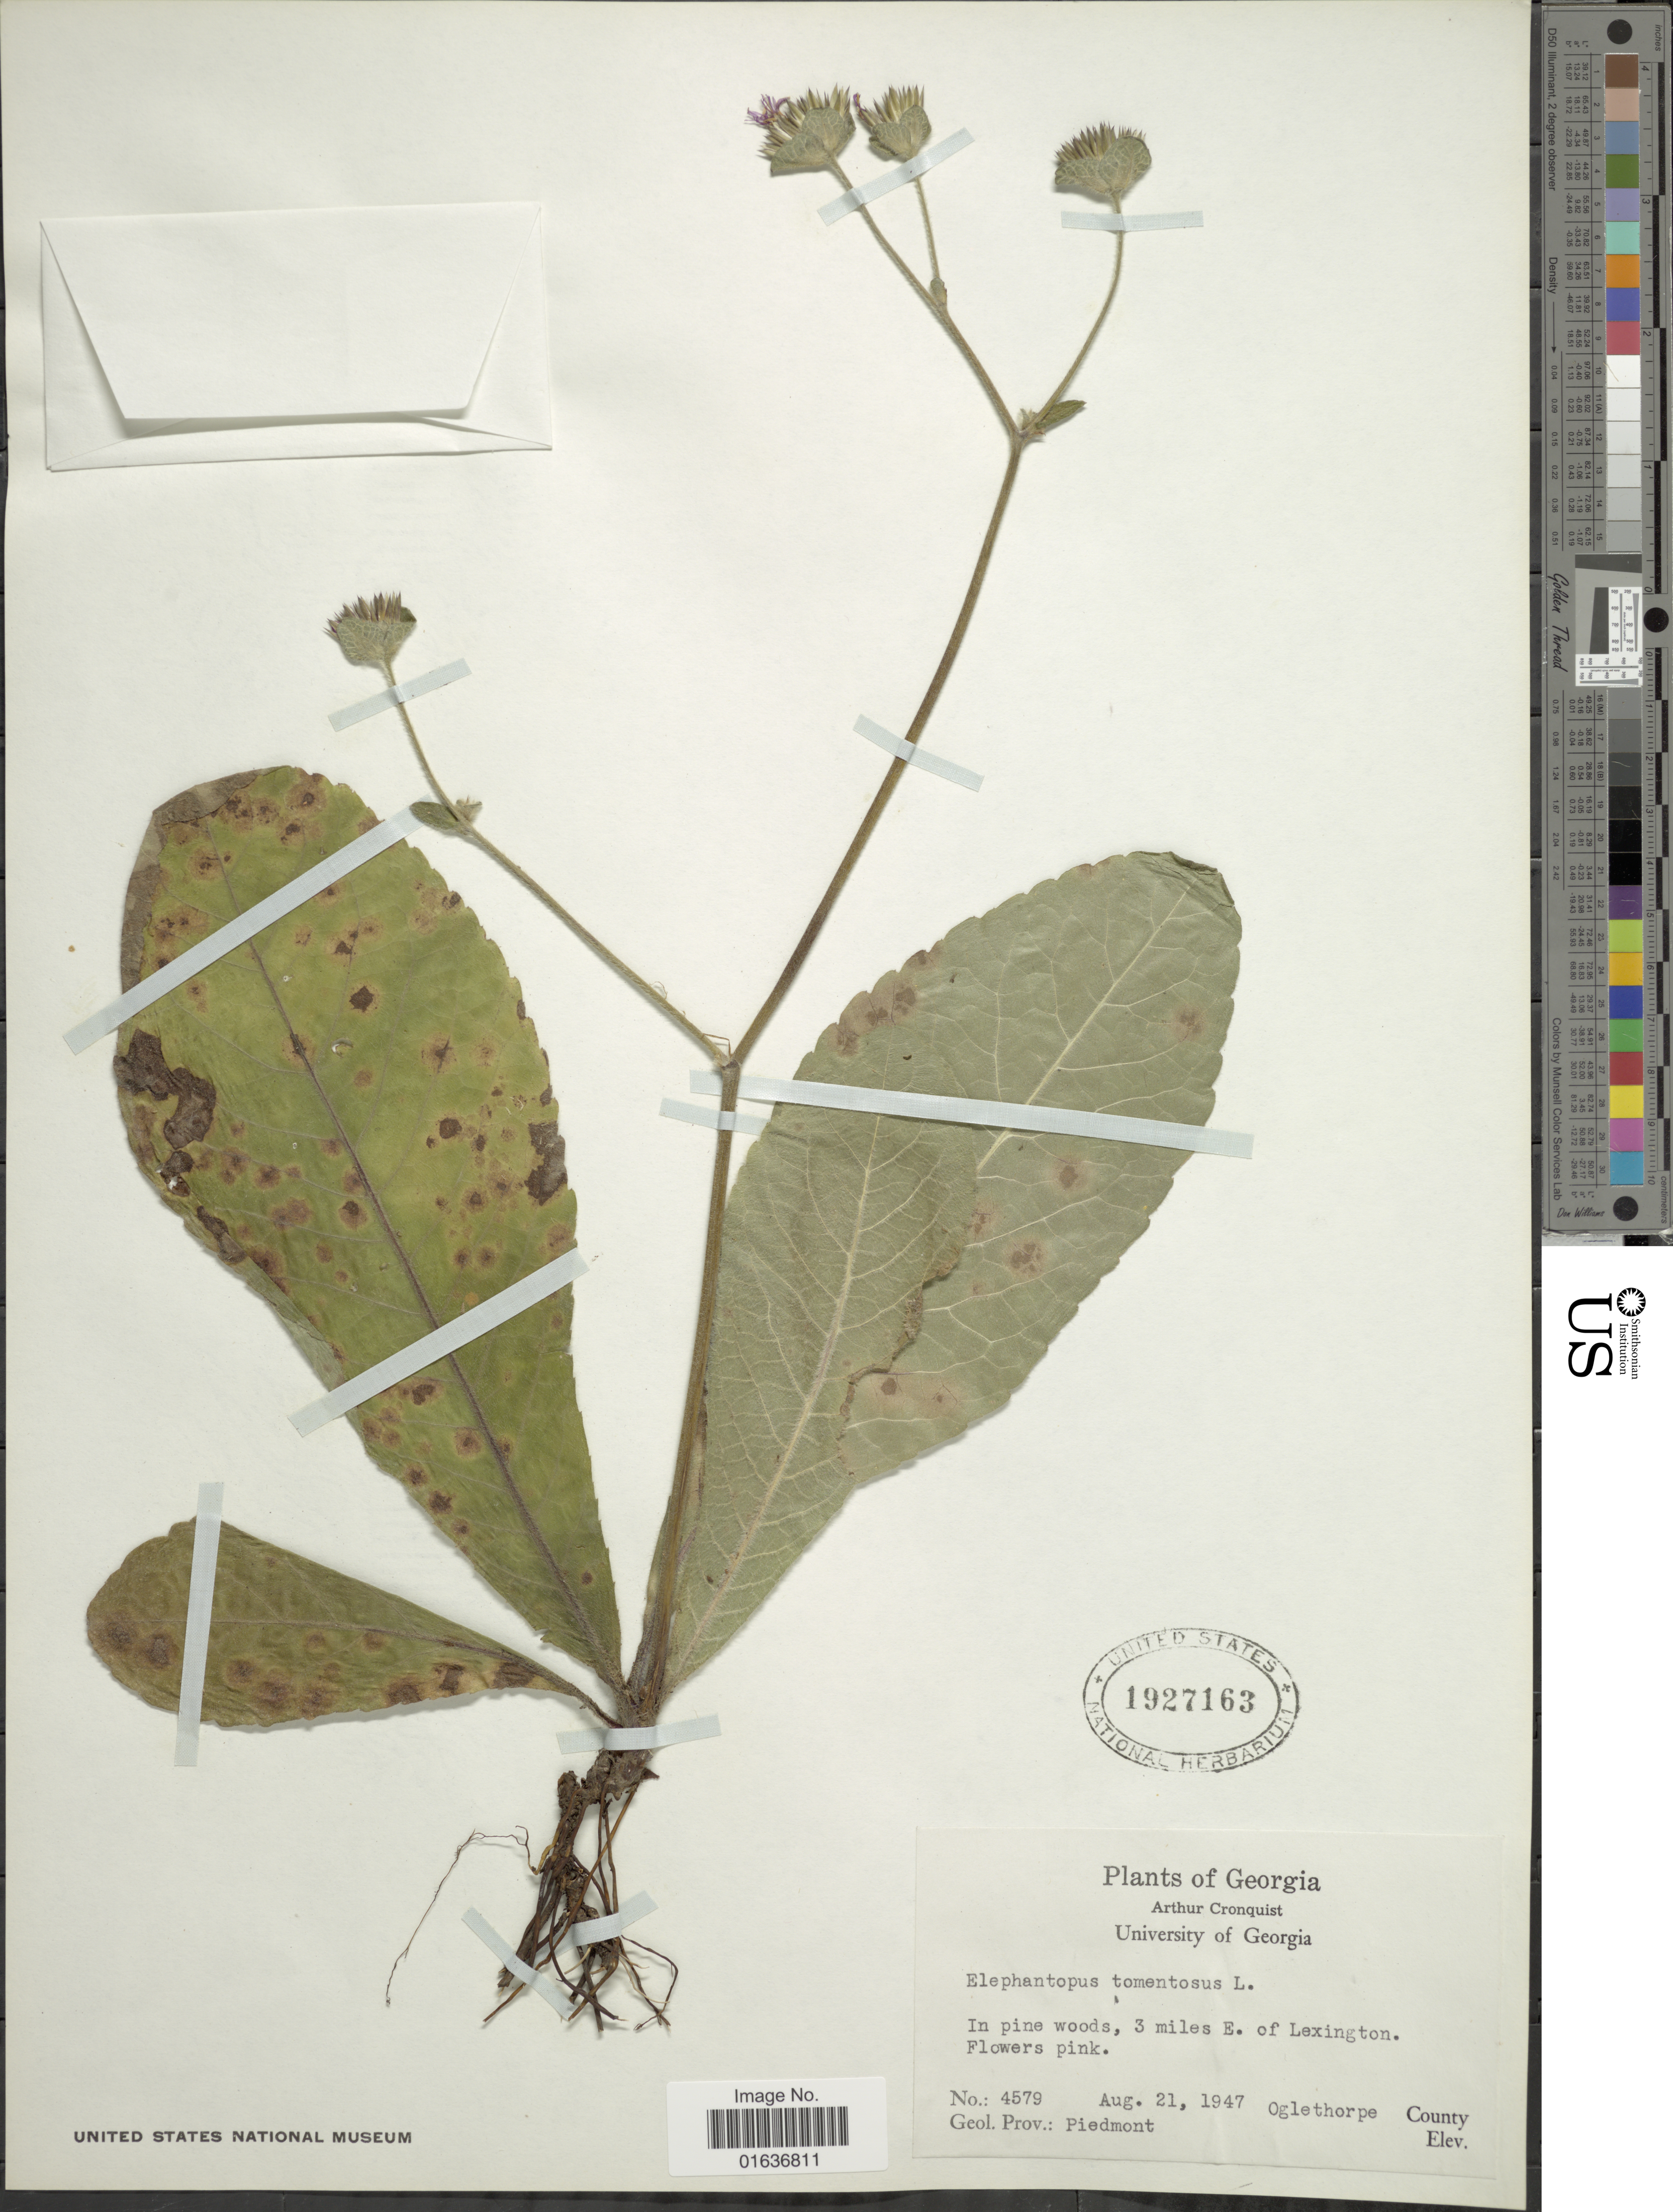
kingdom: Plantae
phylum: Tracheophyta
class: Magnoliopsida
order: Asterales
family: Asteraceae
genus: Elephantopus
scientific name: Elephantopus tomentosus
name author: L.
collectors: A. J. Cronquist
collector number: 4579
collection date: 1947-08-21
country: United States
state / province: Georgia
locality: In pine woods, 3 miles E. of Lexington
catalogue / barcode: US 1927163